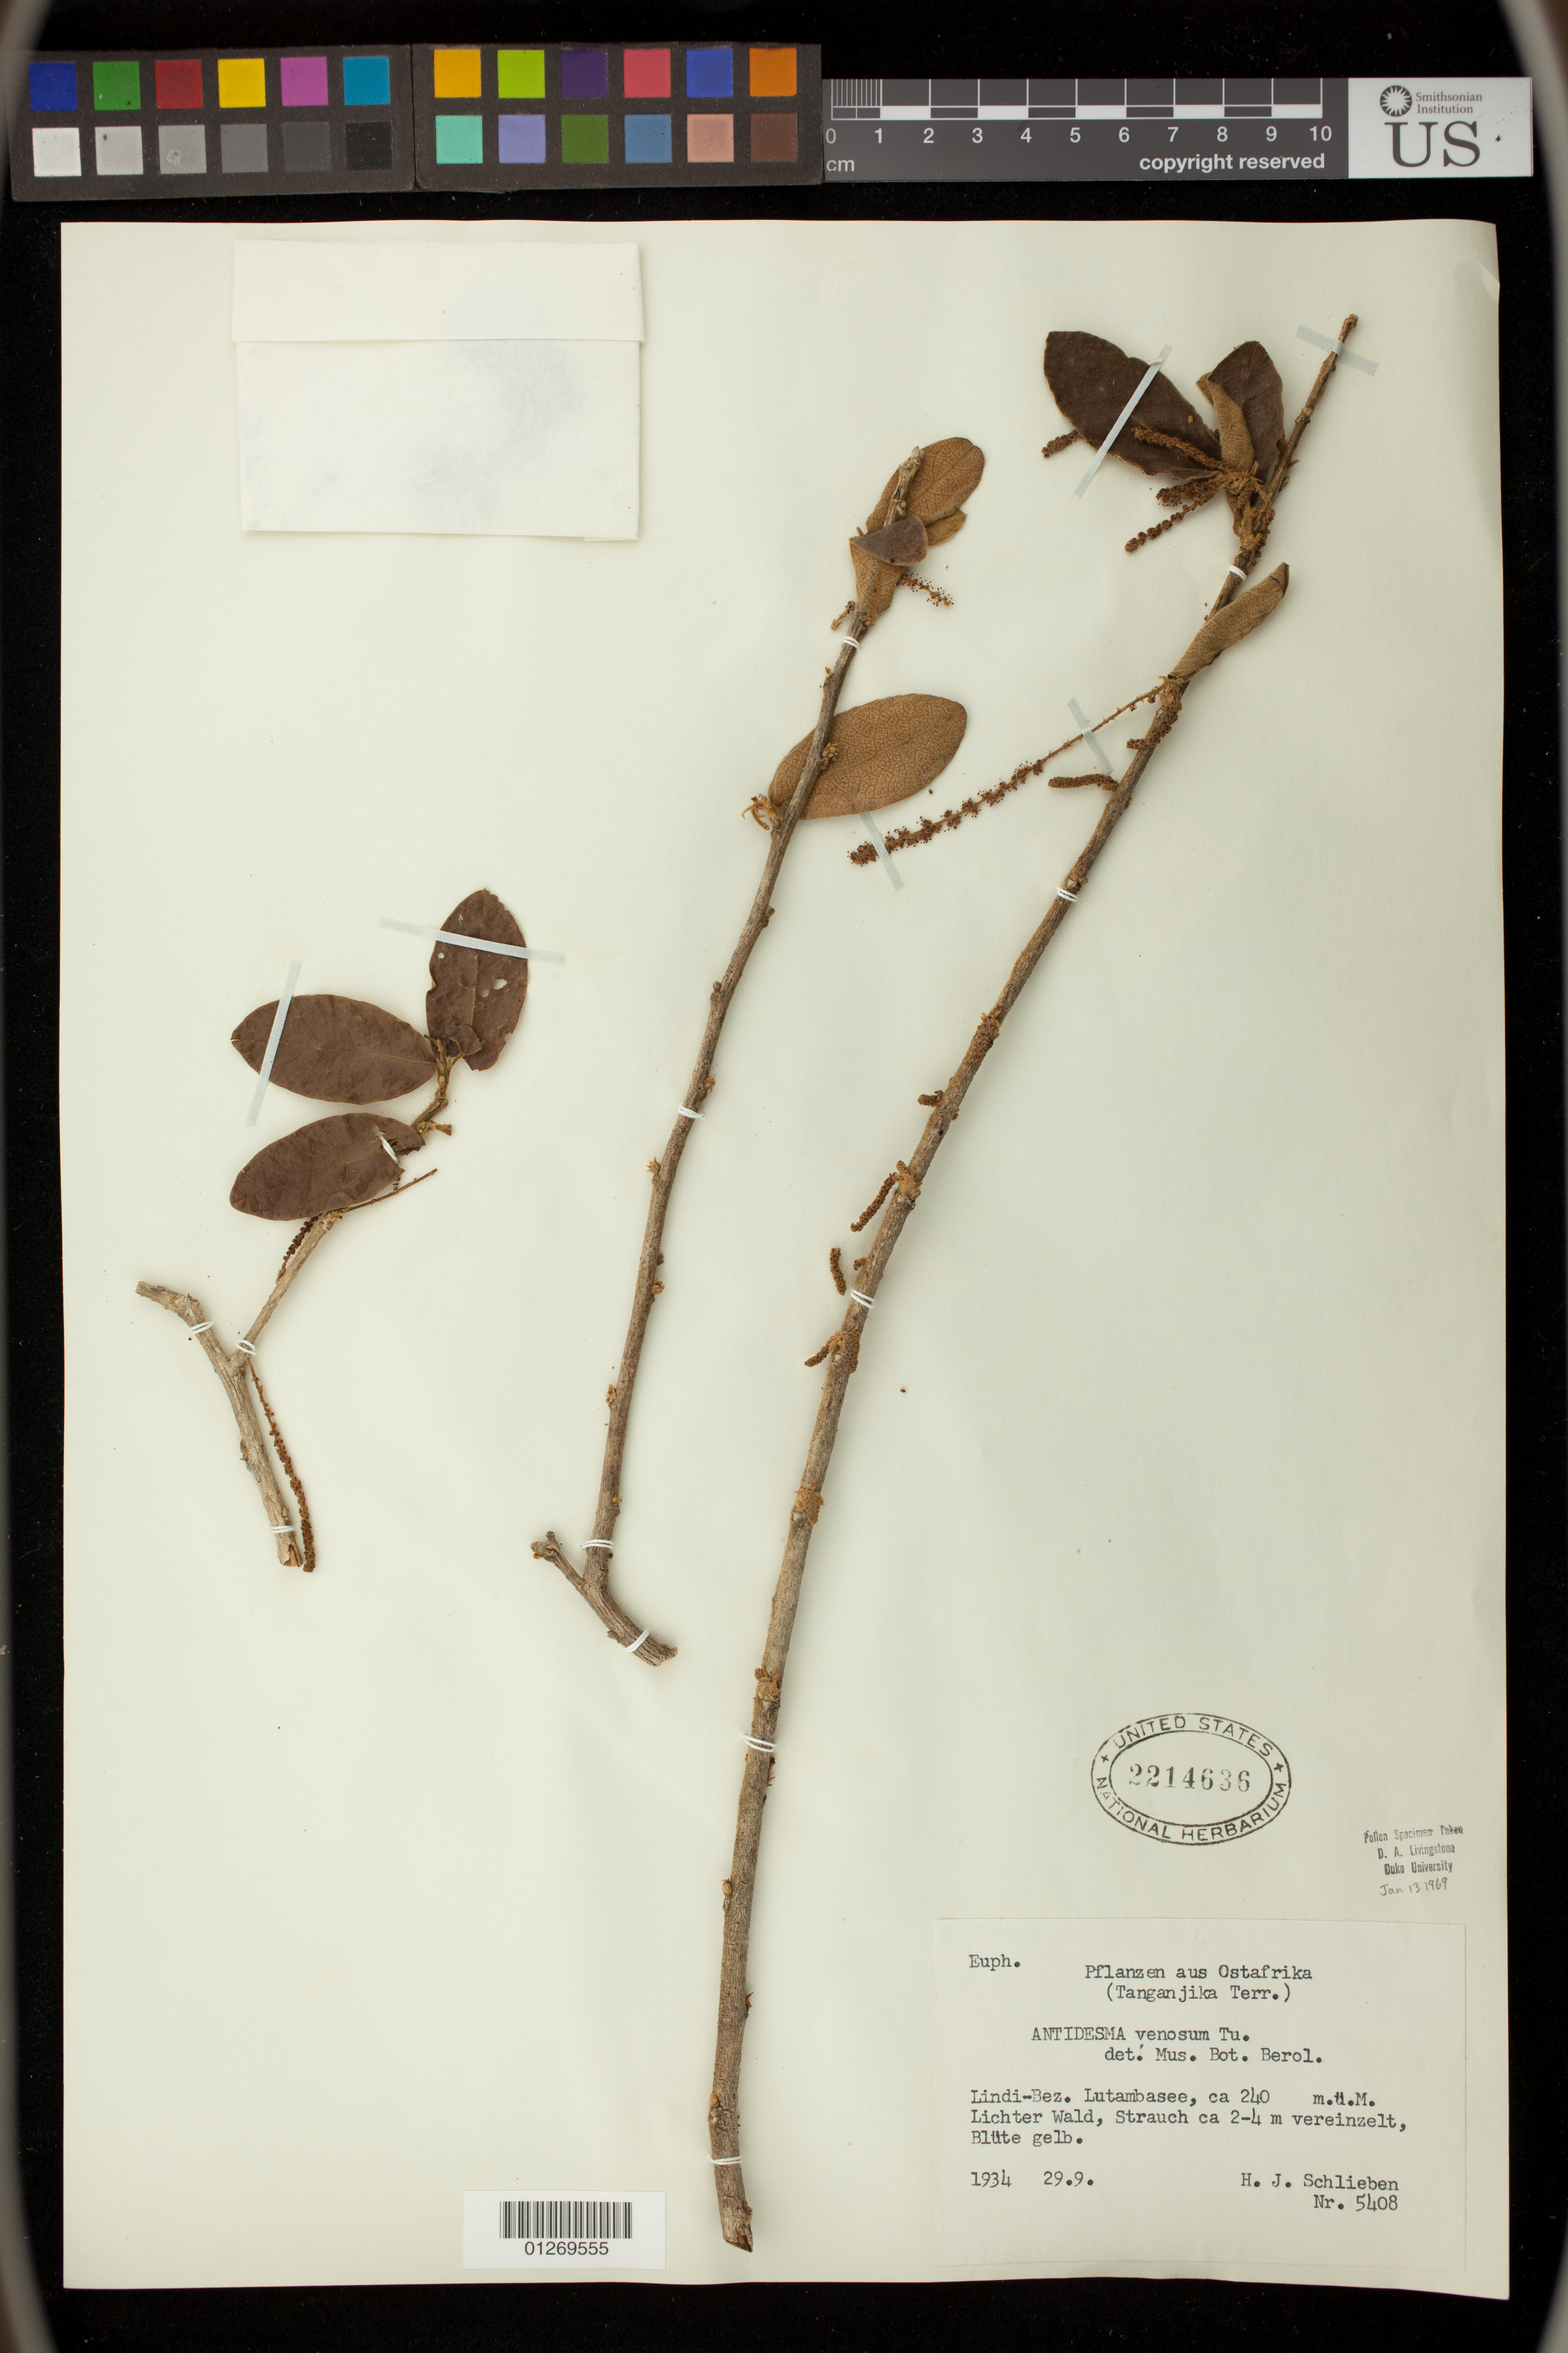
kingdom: Plantae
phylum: Tracheophyta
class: Magnoliopsida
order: Malpighiales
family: Phyllanthaceae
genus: Antidesma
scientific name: Antidesma venosum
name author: E. Mey. ex Tul.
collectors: H. J. Schlieben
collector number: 5408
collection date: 1934-09-29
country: Tanzania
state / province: Lindi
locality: Ostafrika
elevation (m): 240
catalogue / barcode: US 2214636